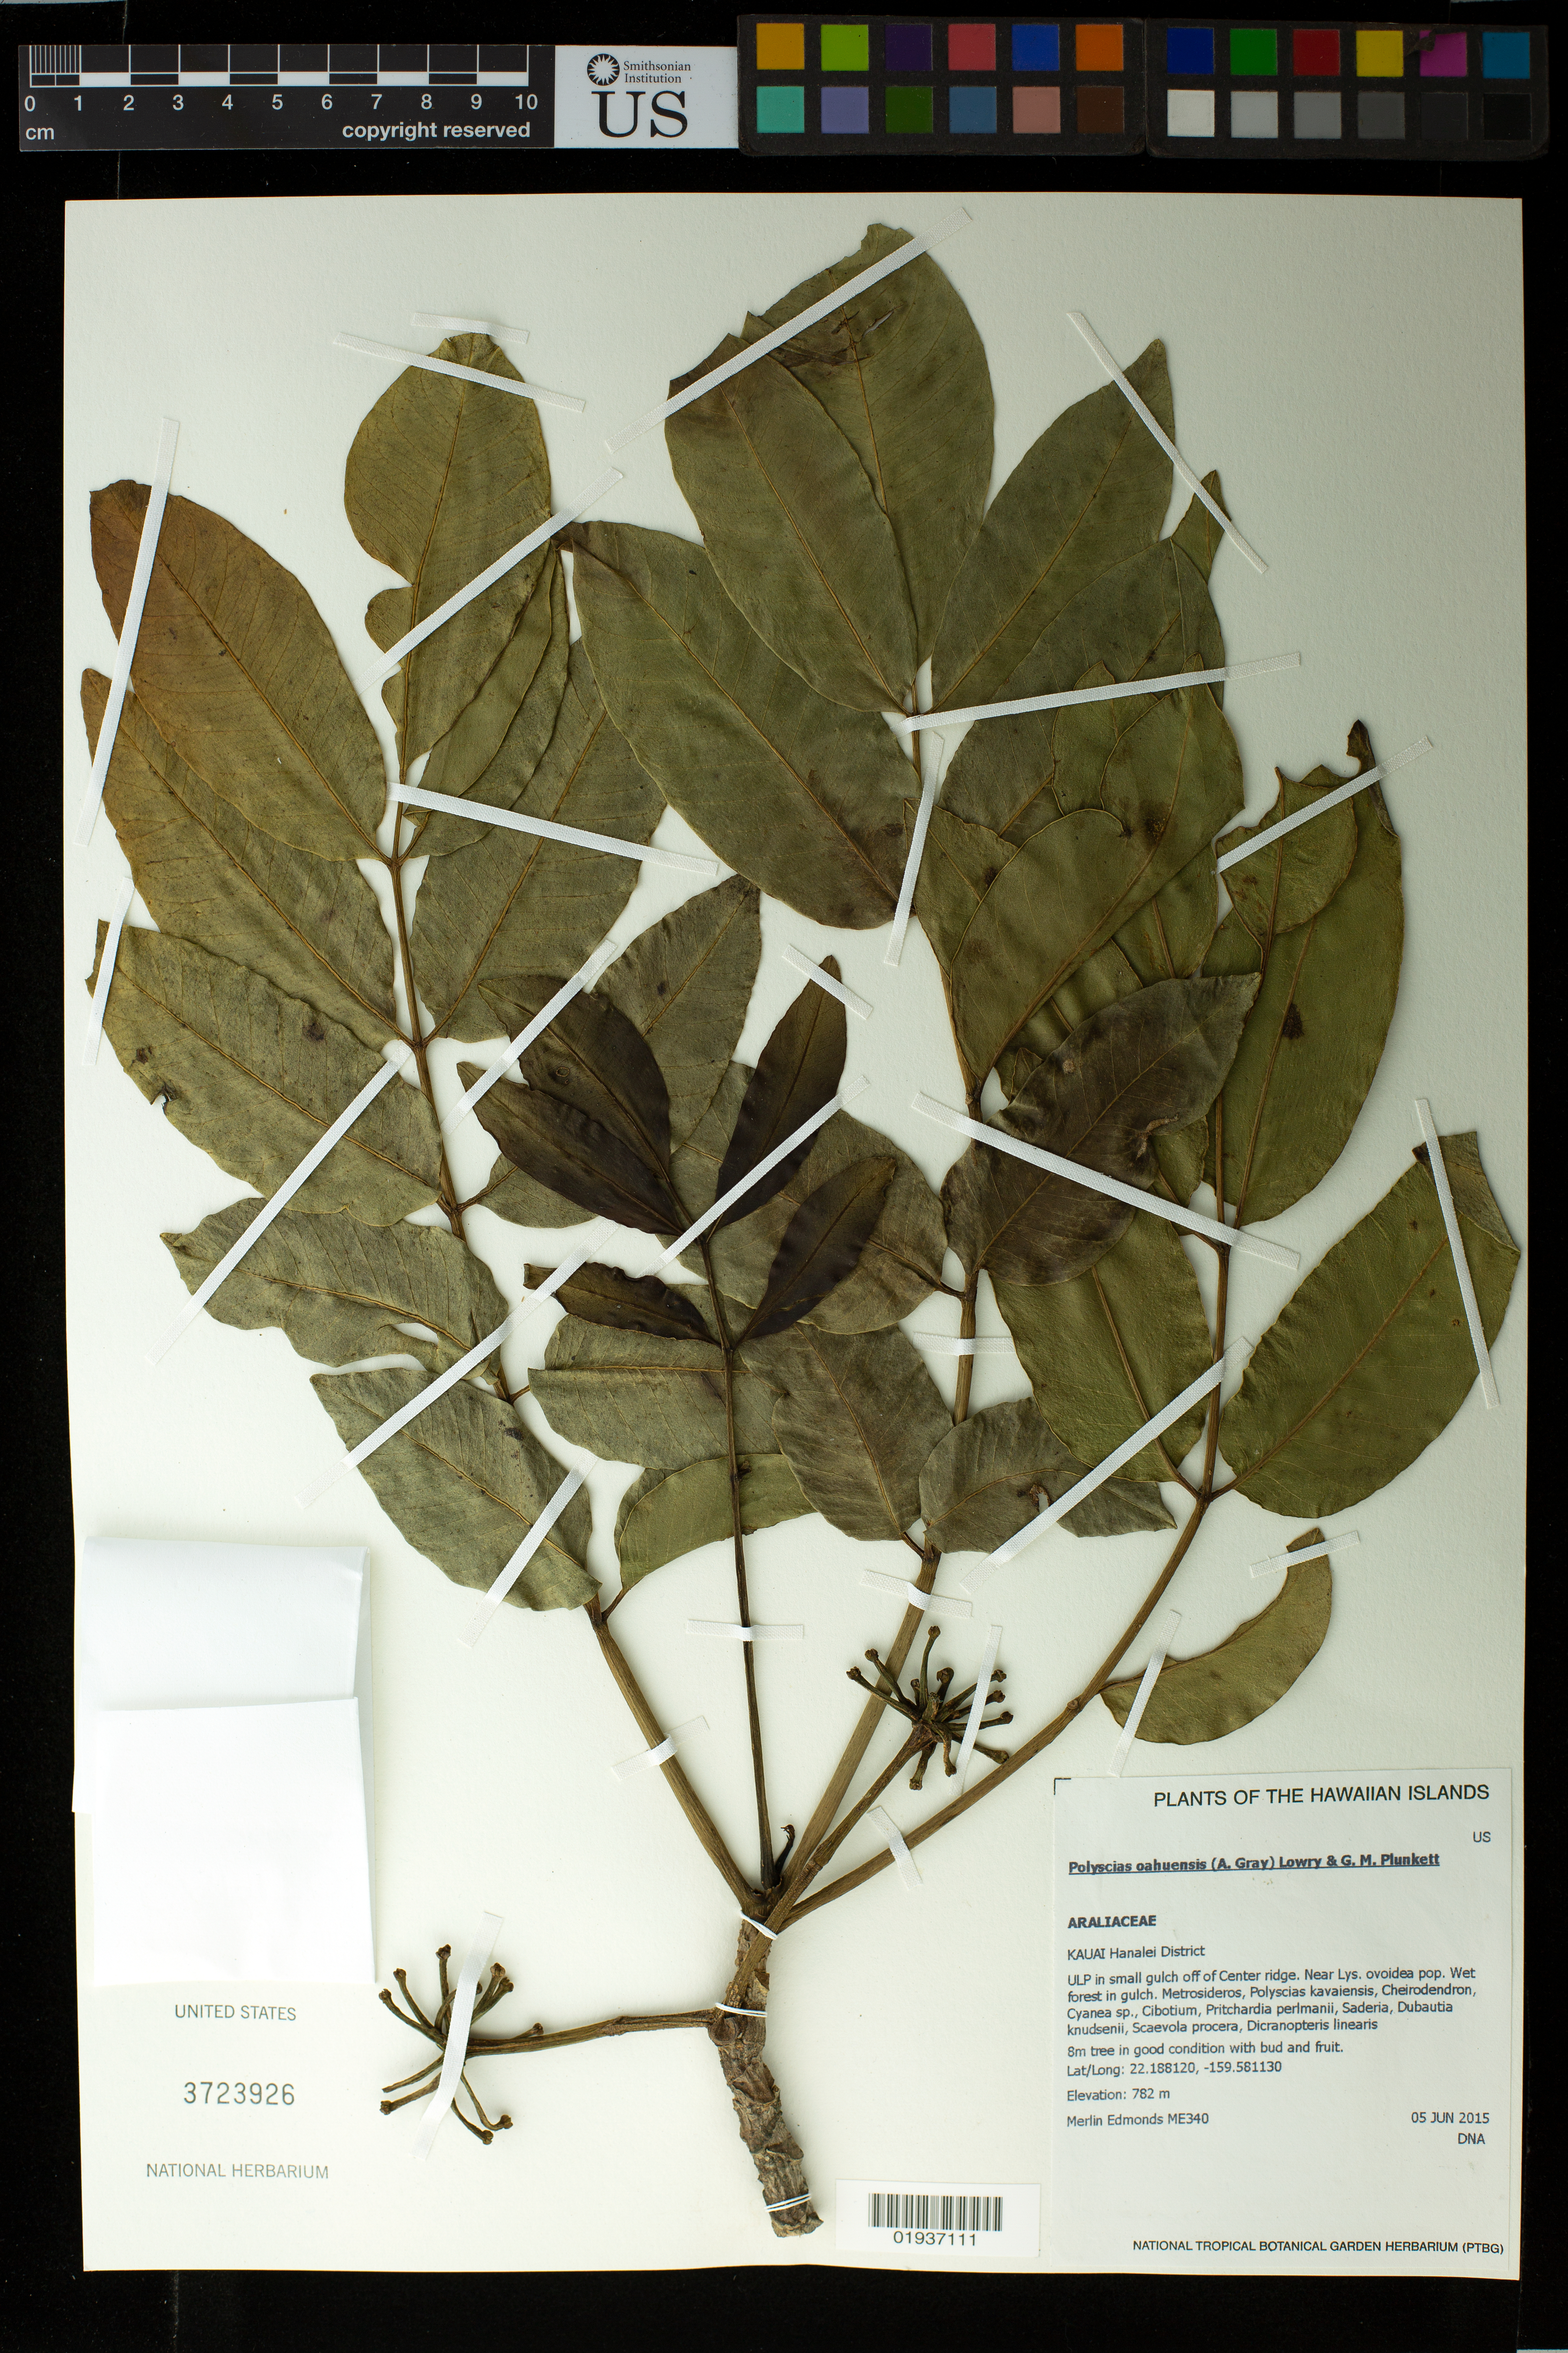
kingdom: Plantae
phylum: Tracheophyta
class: Magnoliopsida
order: Apiales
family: Araliaceae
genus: Polyscias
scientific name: Polyscias oahuensis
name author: (A. Gray) Lowry & G. M. Plunkett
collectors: M. Edmonds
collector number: ME340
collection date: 2015-06-05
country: United States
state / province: Hawaii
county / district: Kauai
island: Kaua'i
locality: Hanalei District, ULP in small gulch off of Center ridge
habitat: Wet forest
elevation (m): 782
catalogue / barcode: US 3723926